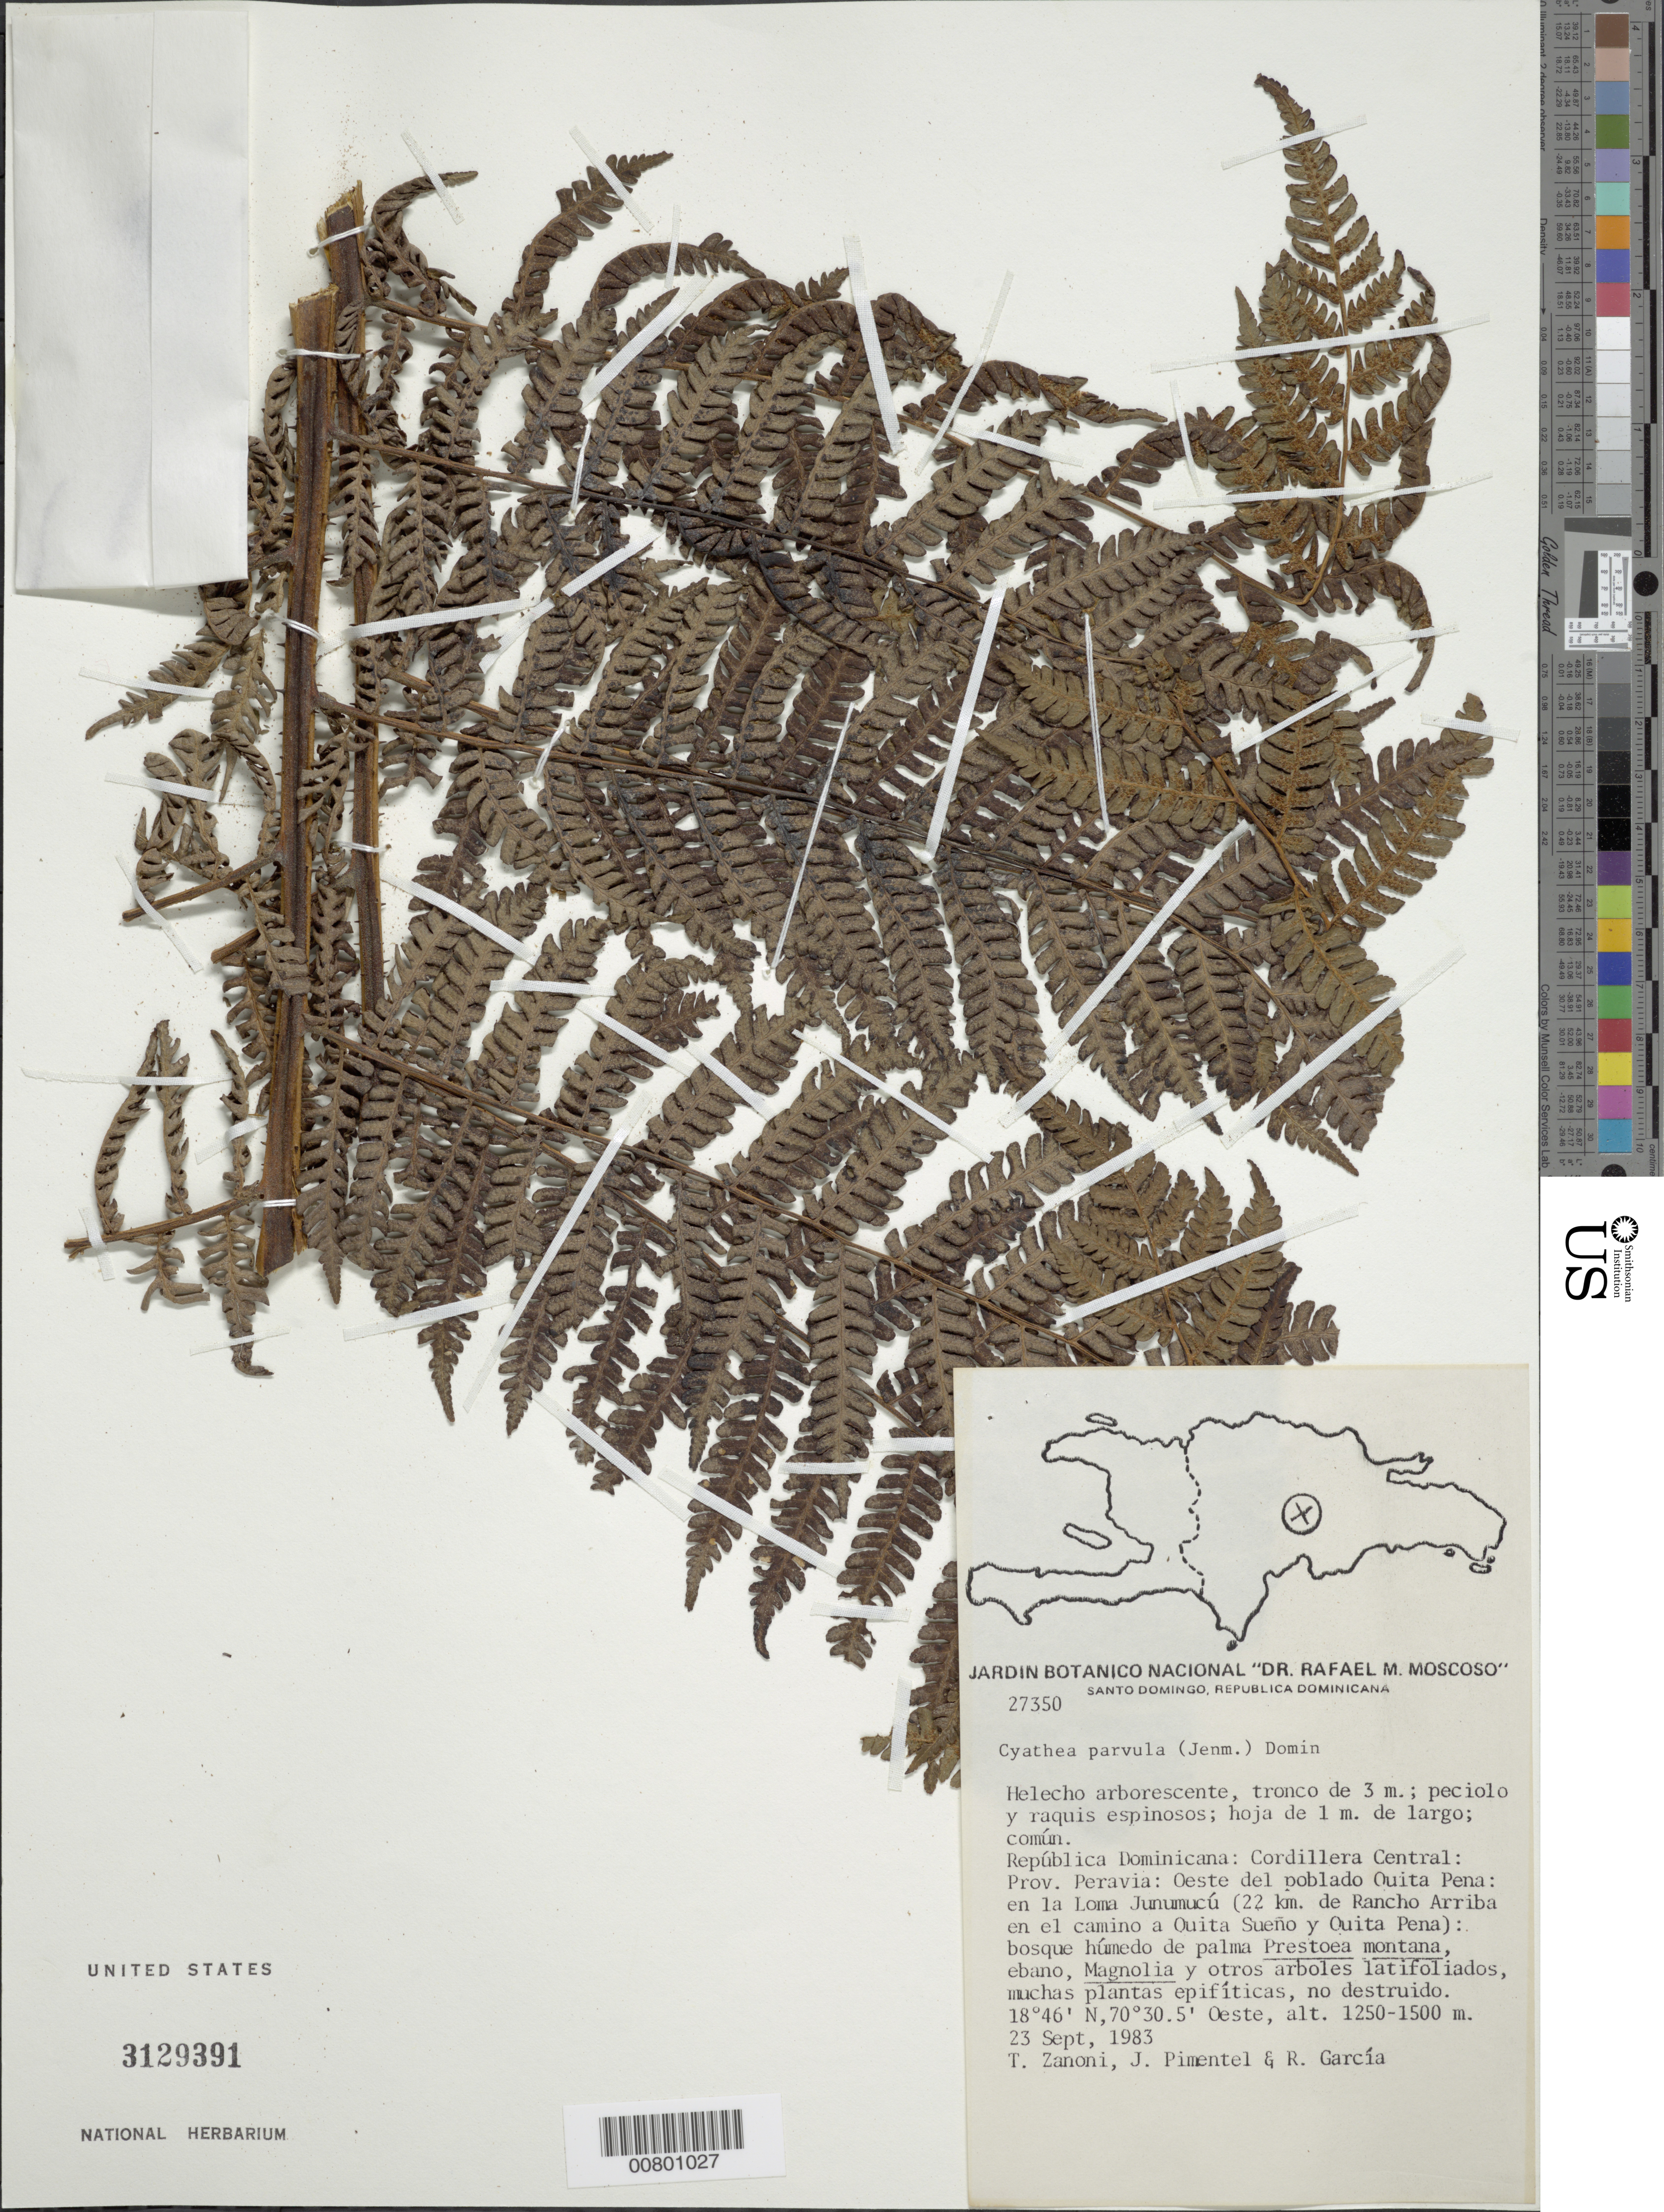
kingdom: Plantae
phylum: Tracheophyta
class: Polypodiopsida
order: Cyatheales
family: Cyatheaceae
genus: Cyathea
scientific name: Cyathea parvula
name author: (Jenman) Domin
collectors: T. A. Zanoni, J. Pimentel & R. G. García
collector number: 27350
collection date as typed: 23 Sep 1983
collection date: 1983-09-23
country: Dominican Republic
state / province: Peravia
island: Hispaniola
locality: Cordillera Central; W de Quita Pena, en la Loma Junumucú, 22 km de Rancho Arriba en el camino a Quita Sueño y Quita Pena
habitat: Bosque humedo de palma Prestoea montana, ebano, Magnolia, muchos plantas epifiticas, no destruido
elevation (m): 1250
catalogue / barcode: US 3129391